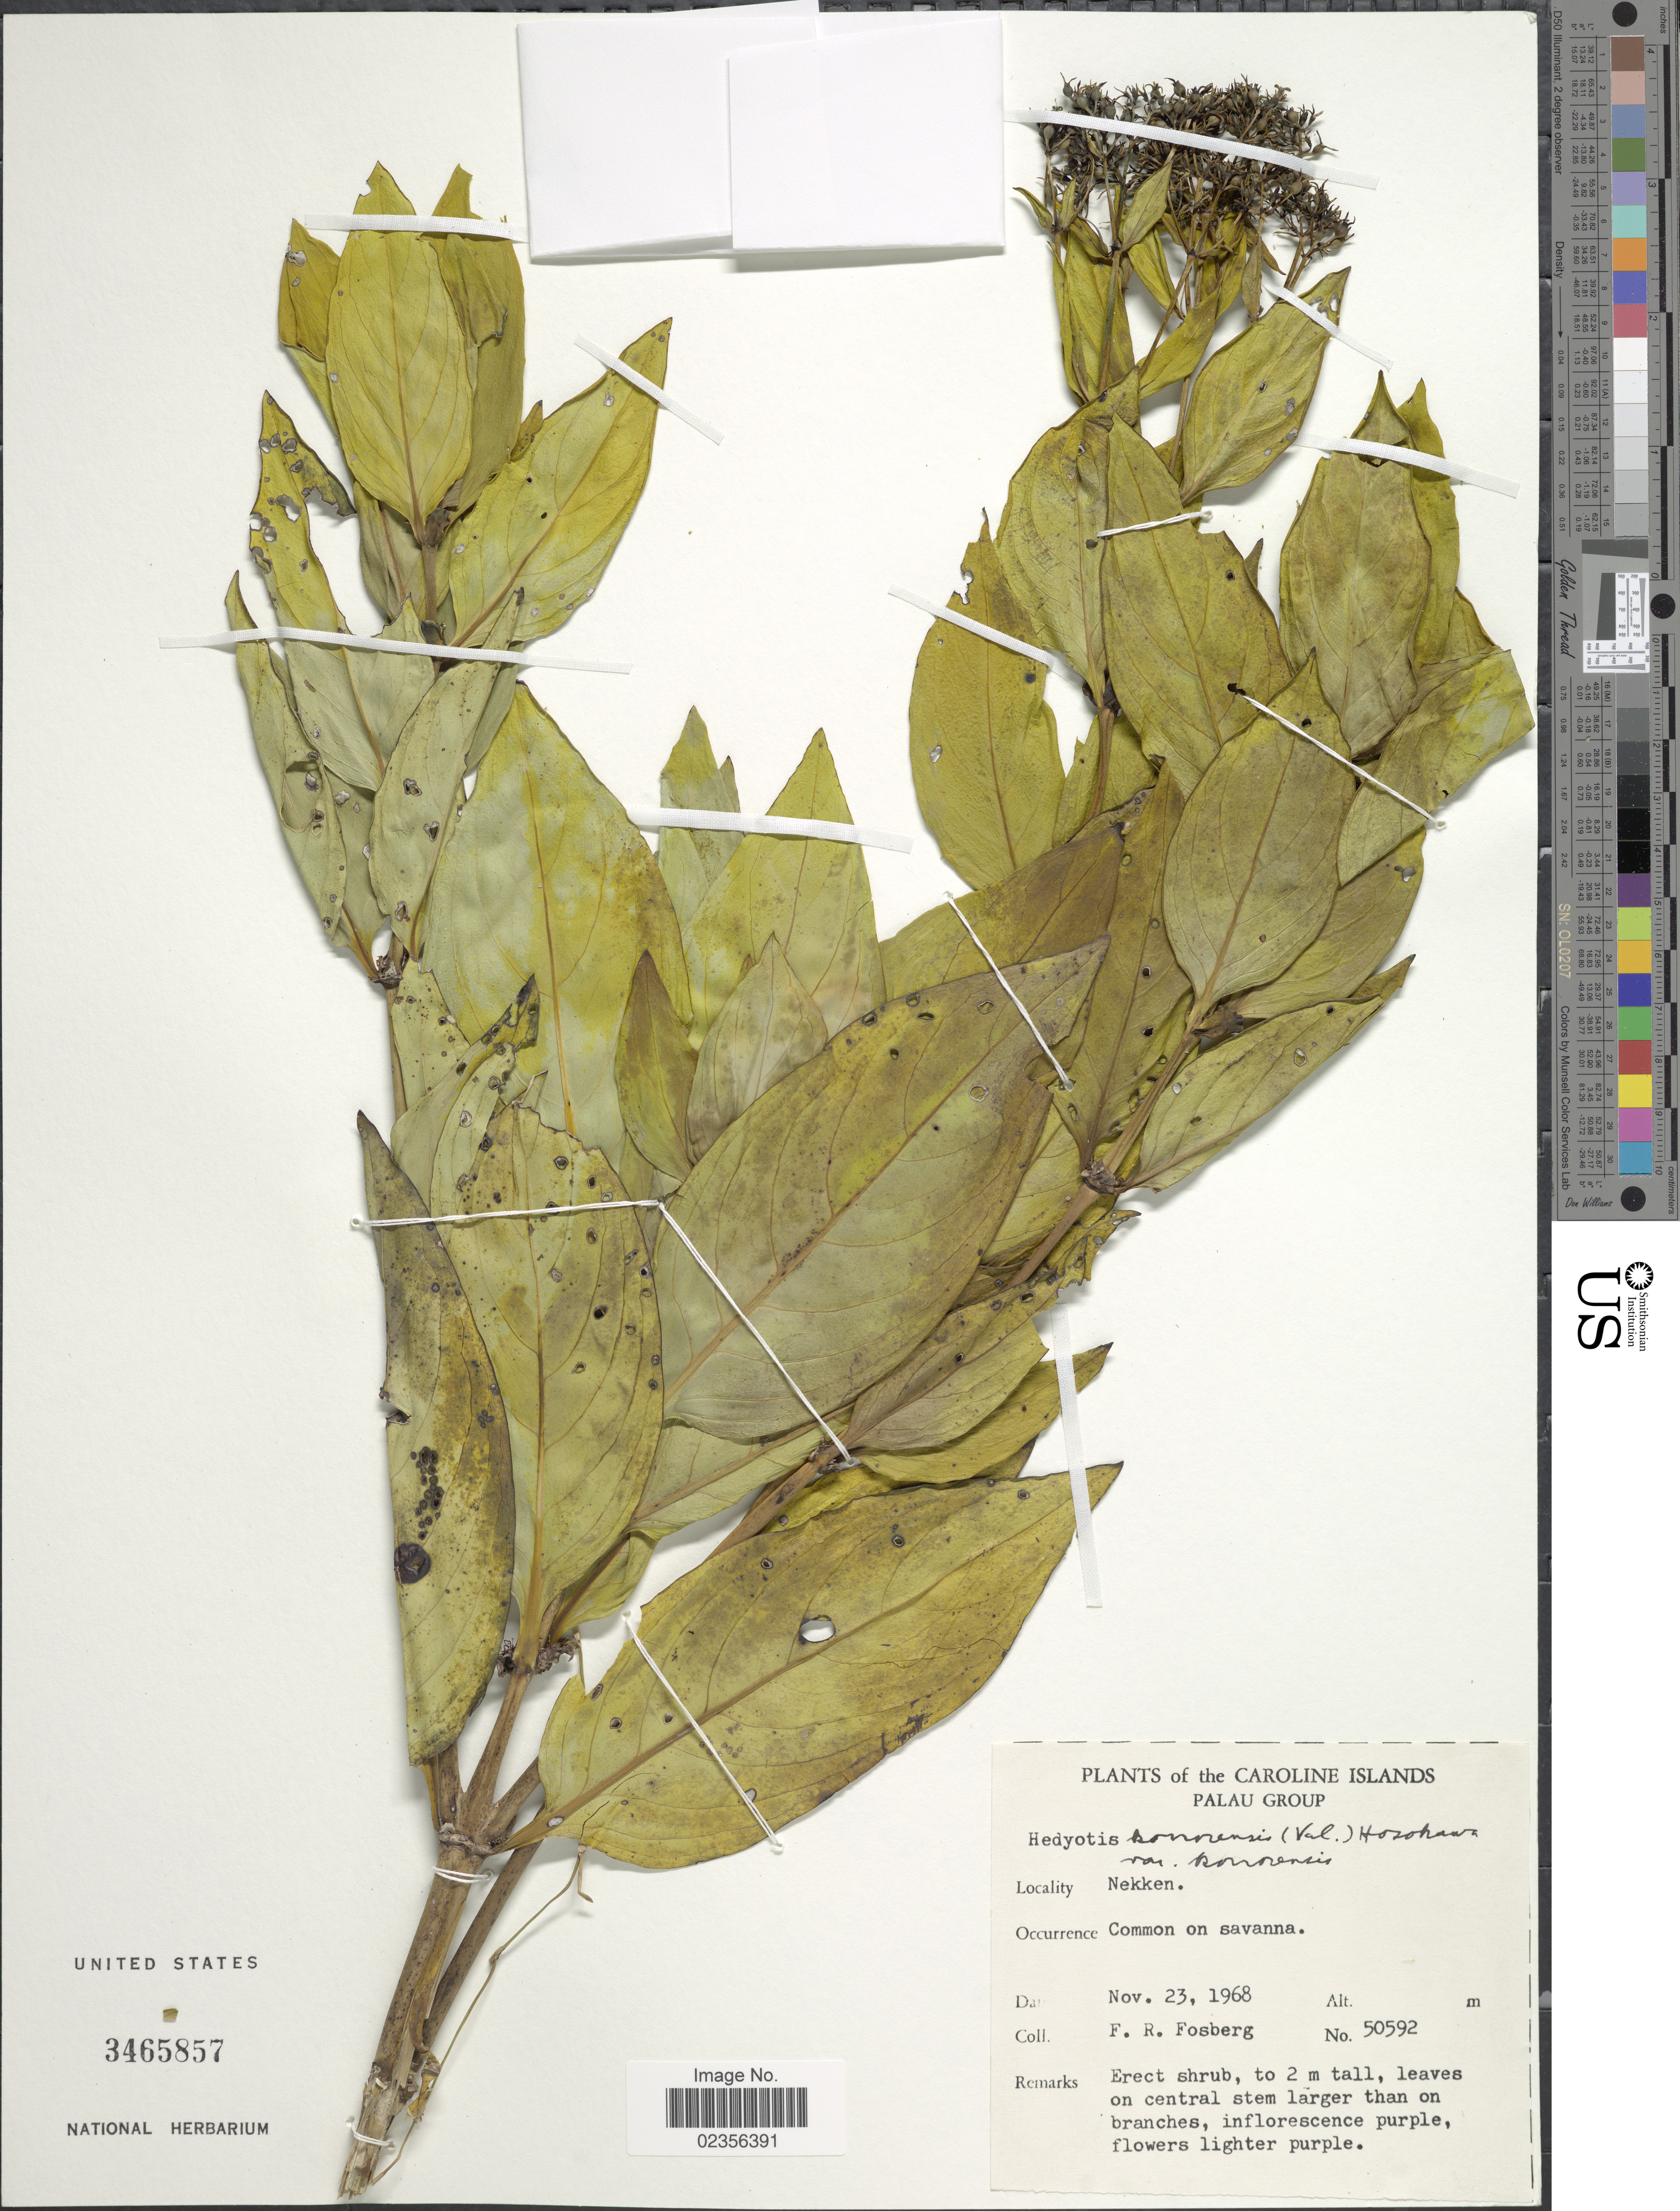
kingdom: Plantae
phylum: Tracheophyta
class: Magnoliopsida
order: Gentianales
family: Rubiaceae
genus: Hedyotis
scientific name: Hedyotis korrorensis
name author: Hosok.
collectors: F. R. Fosberg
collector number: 50592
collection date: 1968-11-23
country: Palau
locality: The Caroline Islands, Palau Group, Nekken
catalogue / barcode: US 3465857